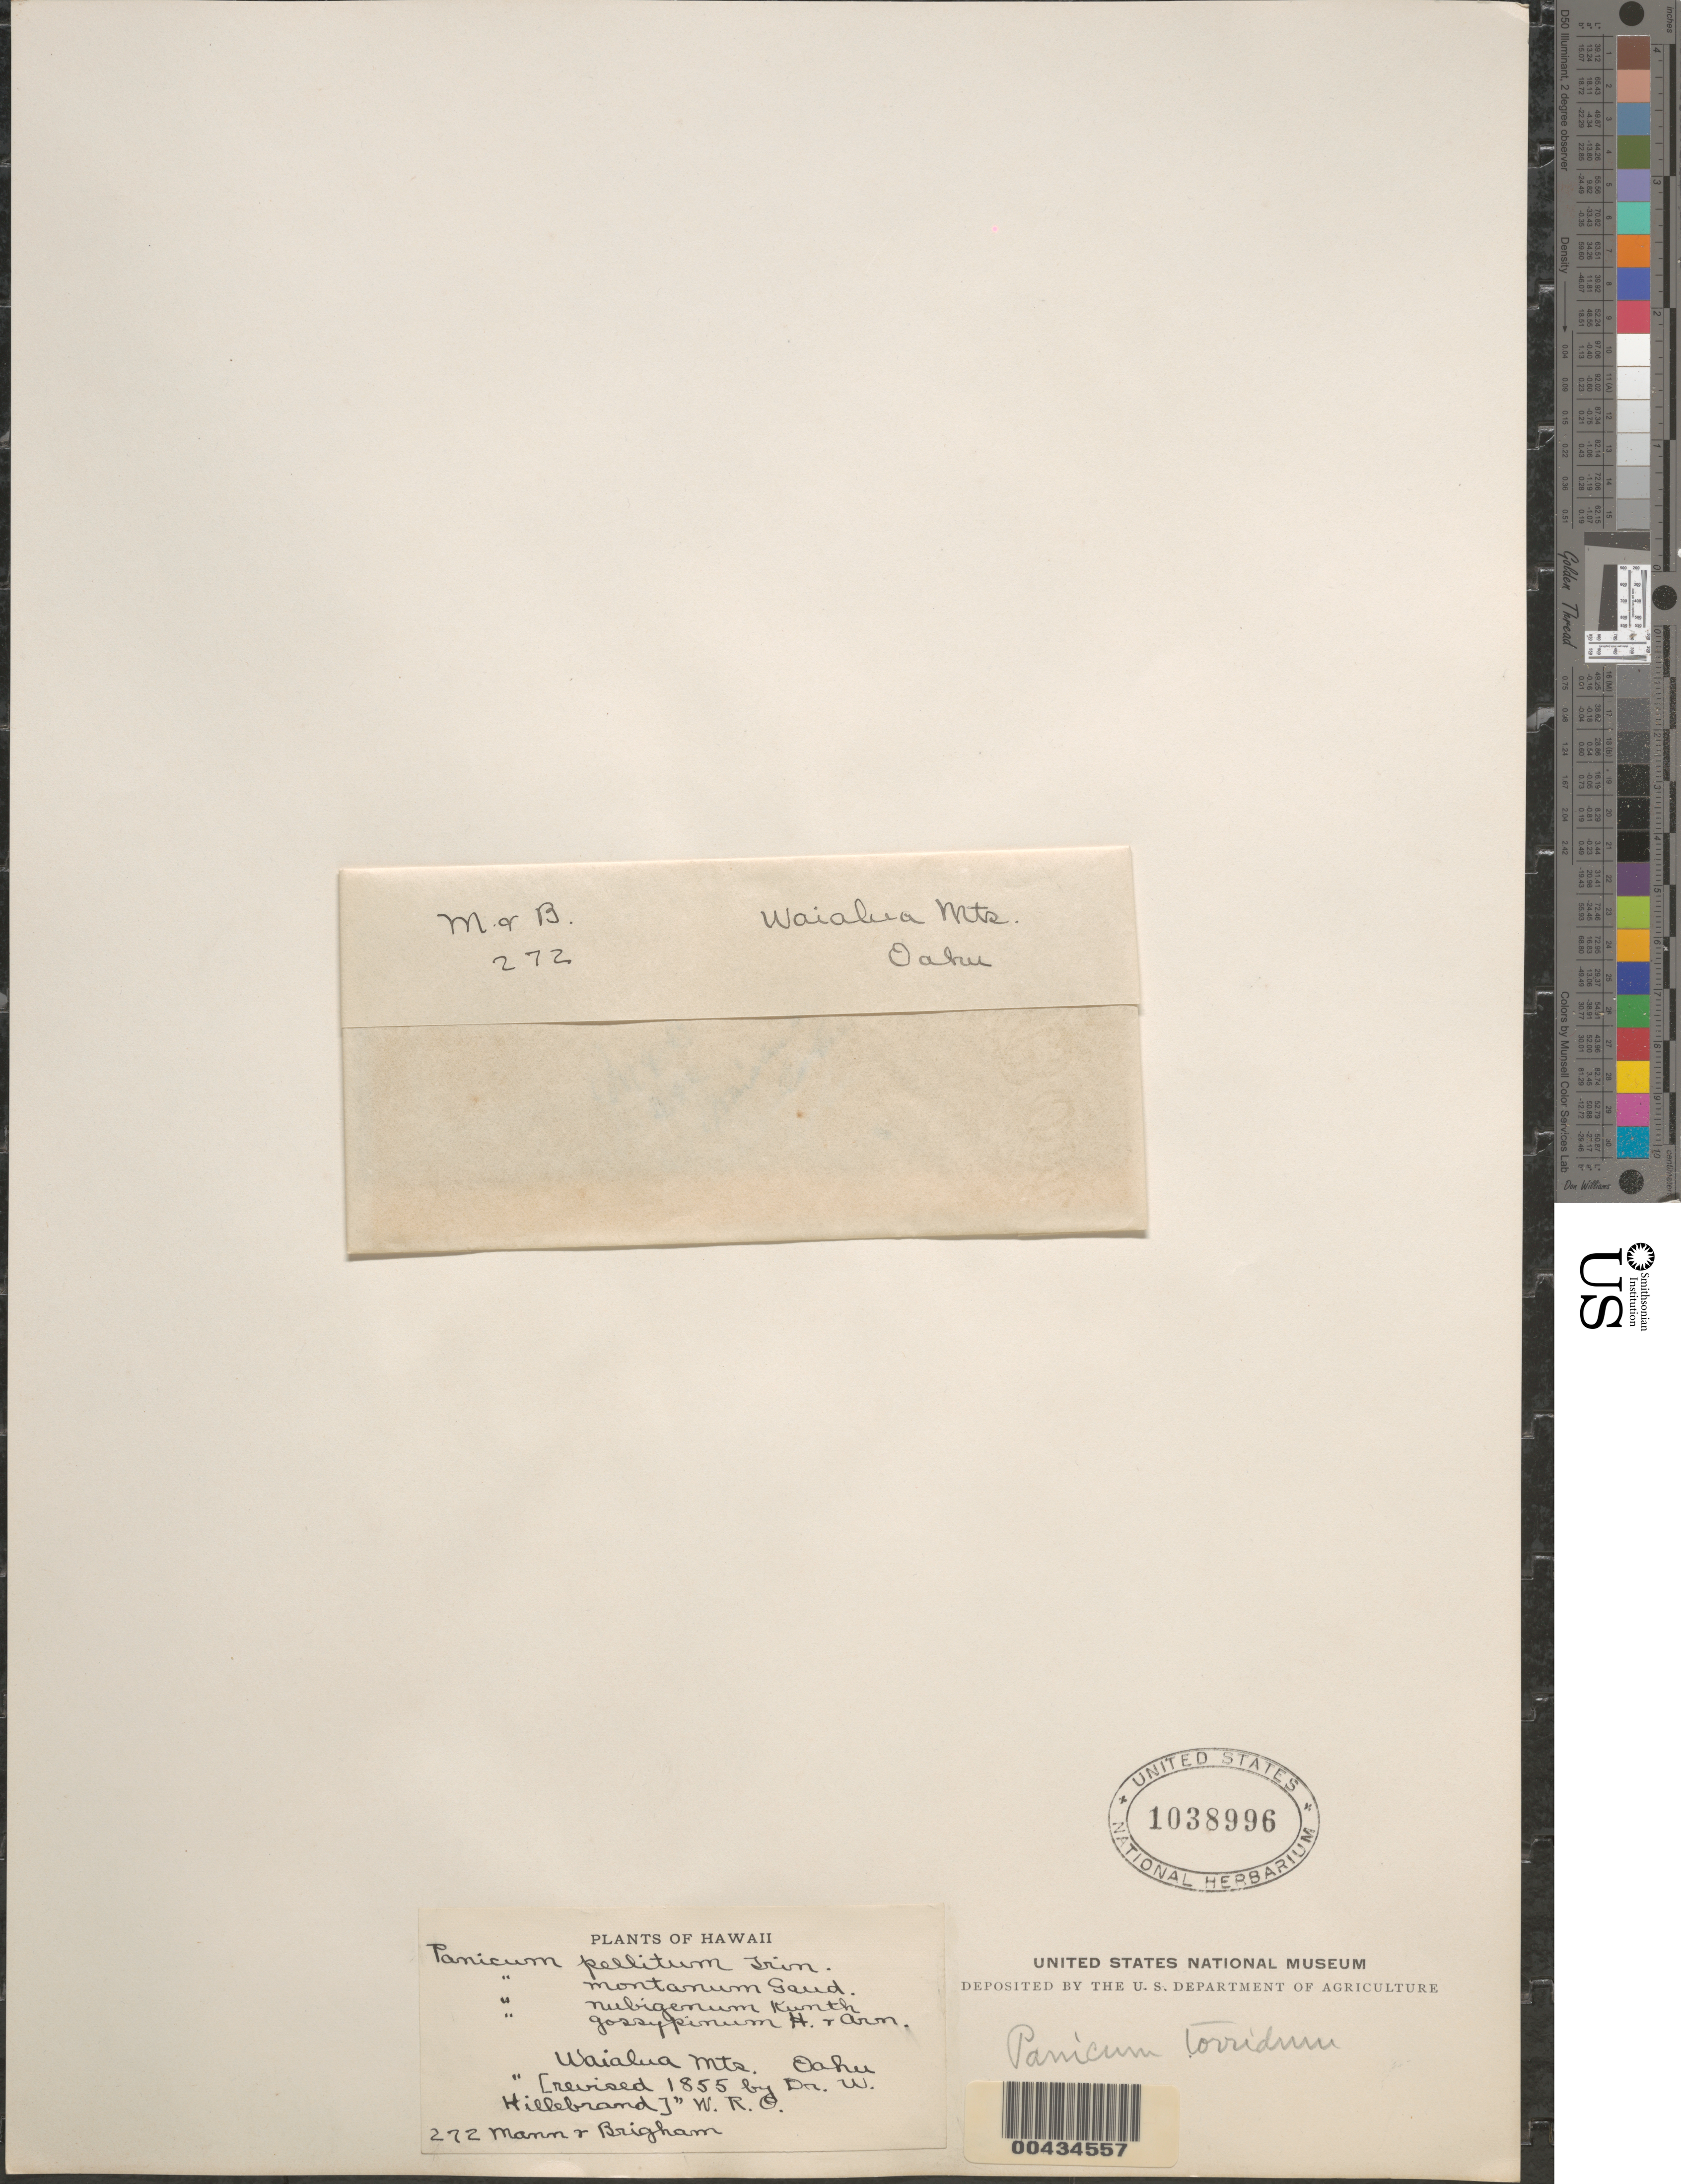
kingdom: Plantae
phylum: Tracheophyta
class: Liliopsida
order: Poales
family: Poaceae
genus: Panicum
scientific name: Panicum torridum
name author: Gaudich.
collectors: H. Mann & W. T. Brigham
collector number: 272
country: United States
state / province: Hawaii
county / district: Honolulu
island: Oahu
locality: Waialua Mountains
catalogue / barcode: US 1038996